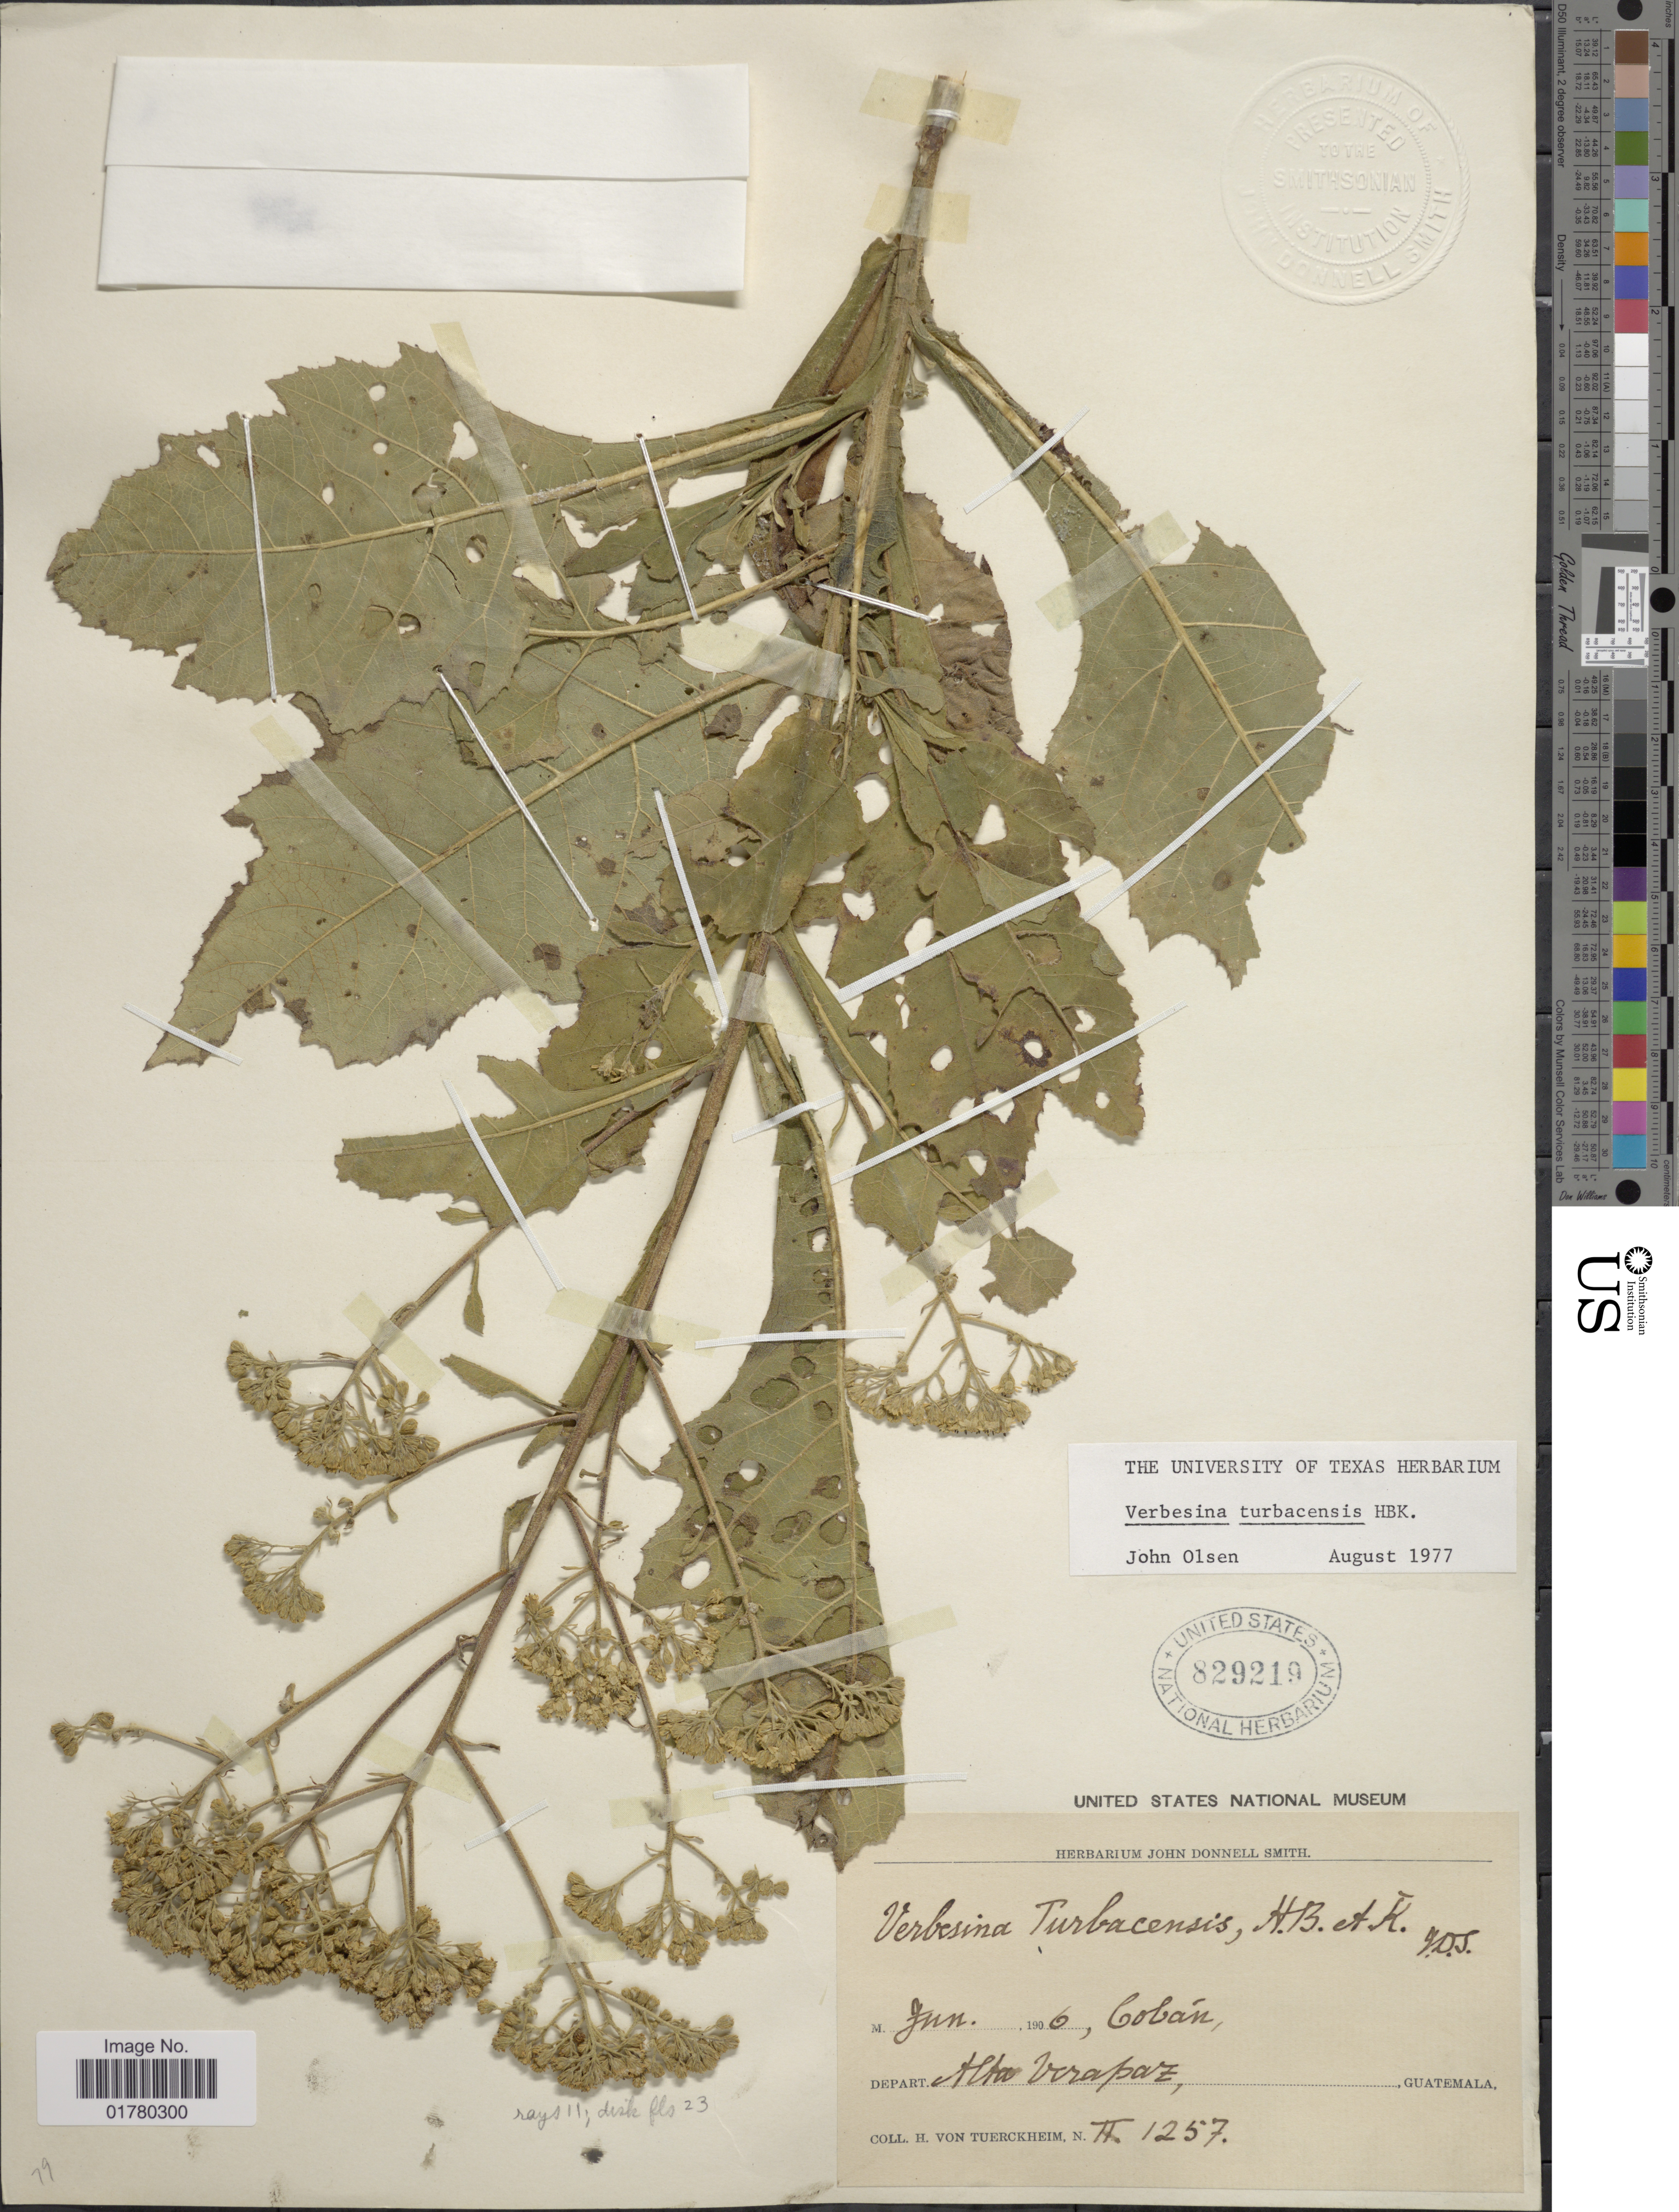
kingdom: Plantae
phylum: Tracheophyta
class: Magnoliopsida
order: Asterales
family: Asteraceae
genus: Verbesina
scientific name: Verbesina turbacensis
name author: Kunth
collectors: H. von Tuerckheim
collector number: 1257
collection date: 1906-06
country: Guatemala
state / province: Alta Verapaz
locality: Cobán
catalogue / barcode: US 829219